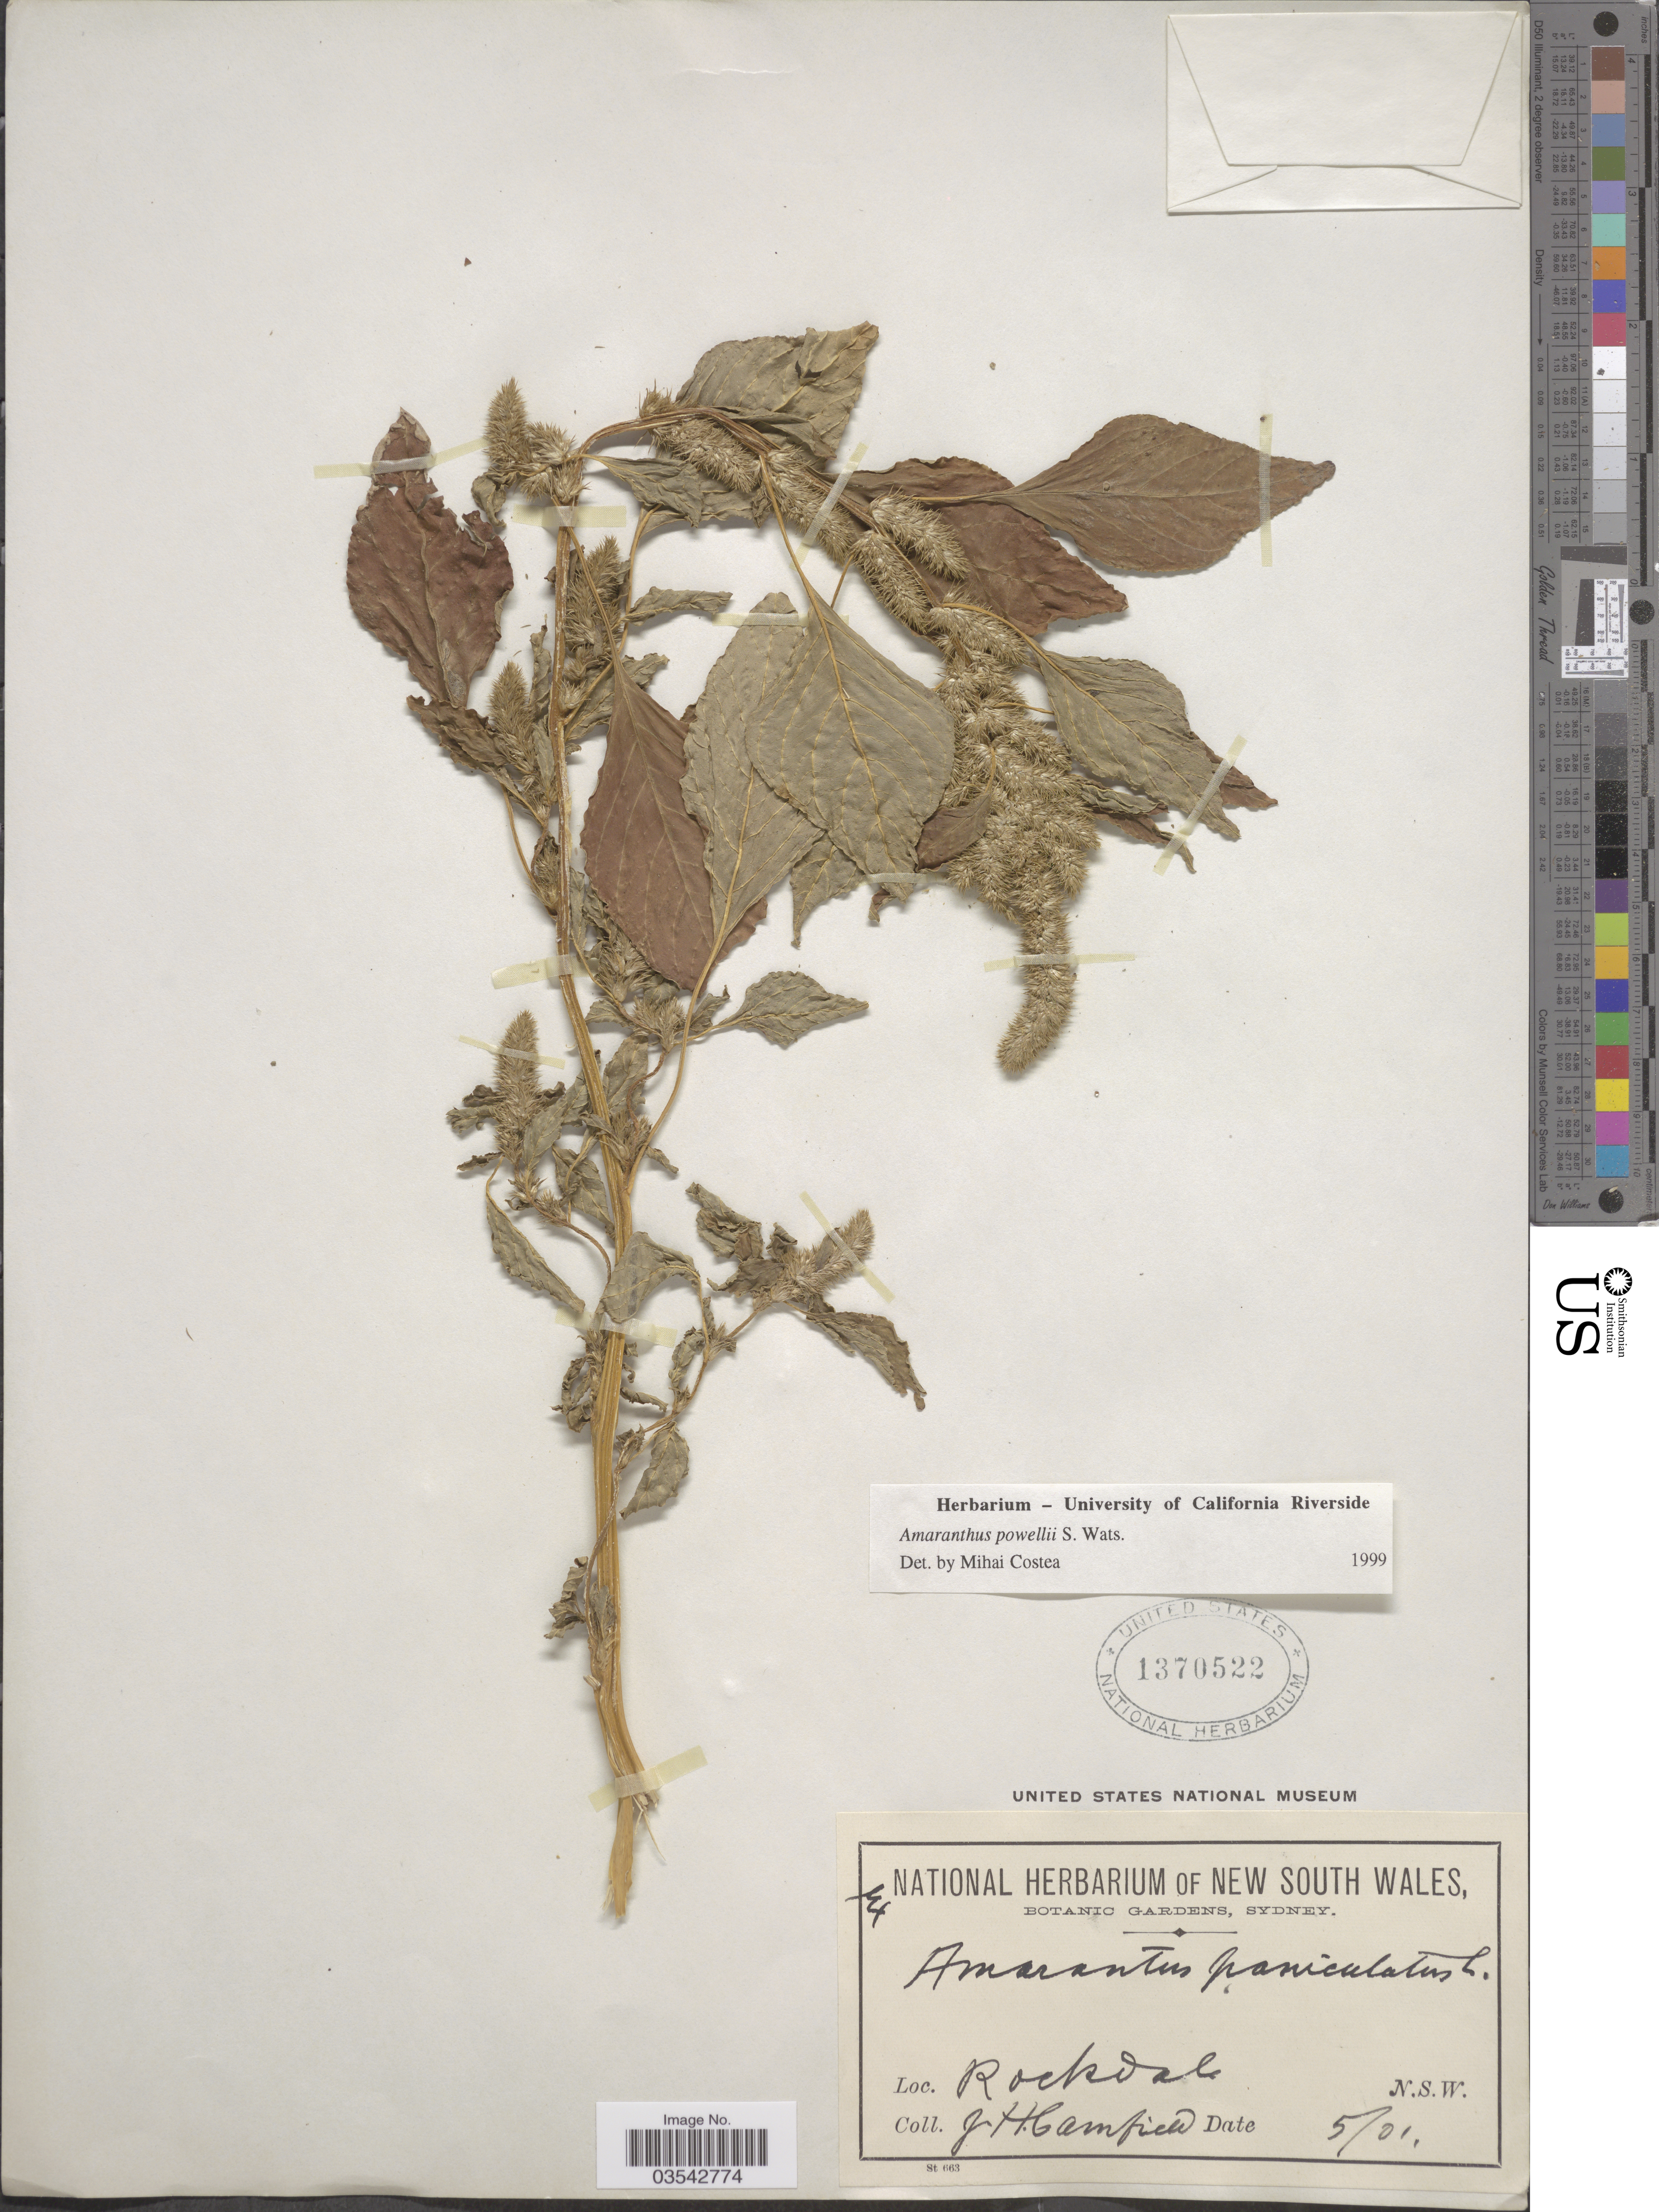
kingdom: Plantae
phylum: Tracheophyta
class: Magnoliopsida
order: Caryophyllales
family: Amaranthaceae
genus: Amaranthus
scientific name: Amaranthus powellii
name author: S. Watson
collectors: J. Camfield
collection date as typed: Transcribed d/m/y: /5/1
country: Australia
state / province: New South Wales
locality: Rockdale.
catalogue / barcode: US 1370522